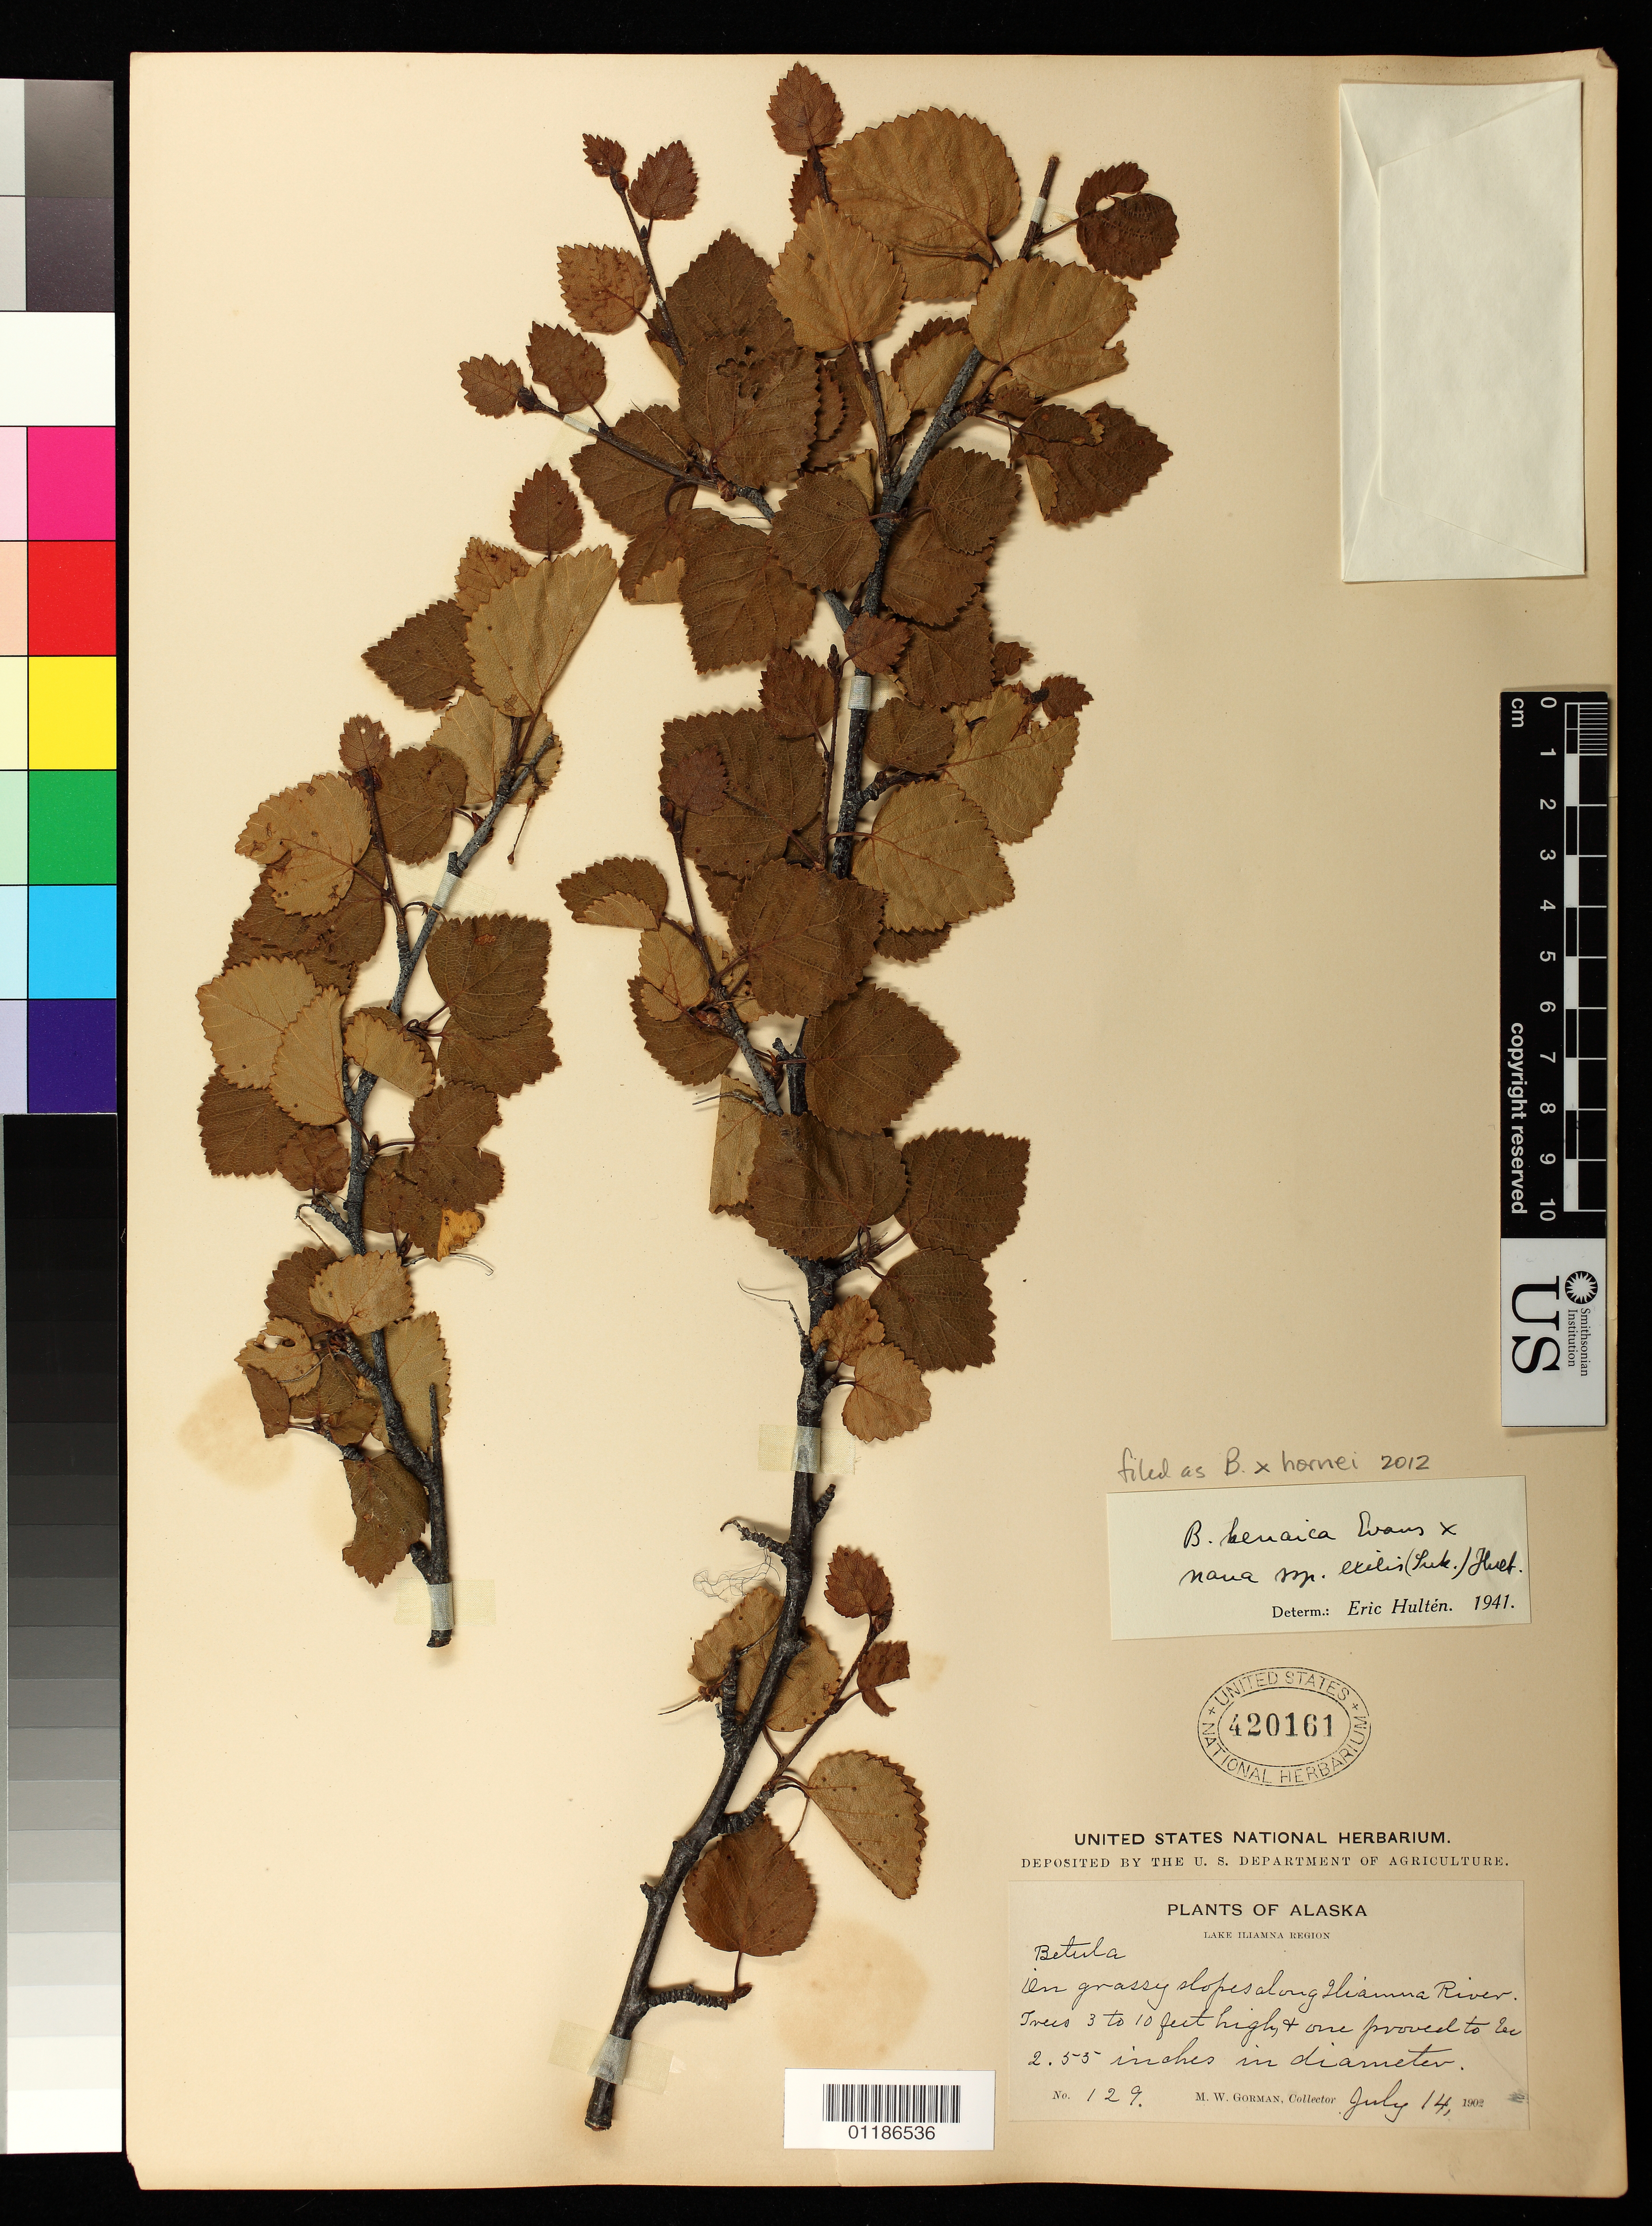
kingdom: Plantae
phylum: Tracheophyta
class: Magnoliopsida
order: Fagales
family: Betulaceae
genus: Betula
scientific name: Betula x hornei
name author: E.J. Butler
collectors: M. W. Gorman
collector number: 129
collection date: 1902-07-14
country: United States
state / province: Alaska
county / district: Lake and Peninsula Borough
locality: On grassy slopes along Iliamna River.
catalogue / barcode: US 420161